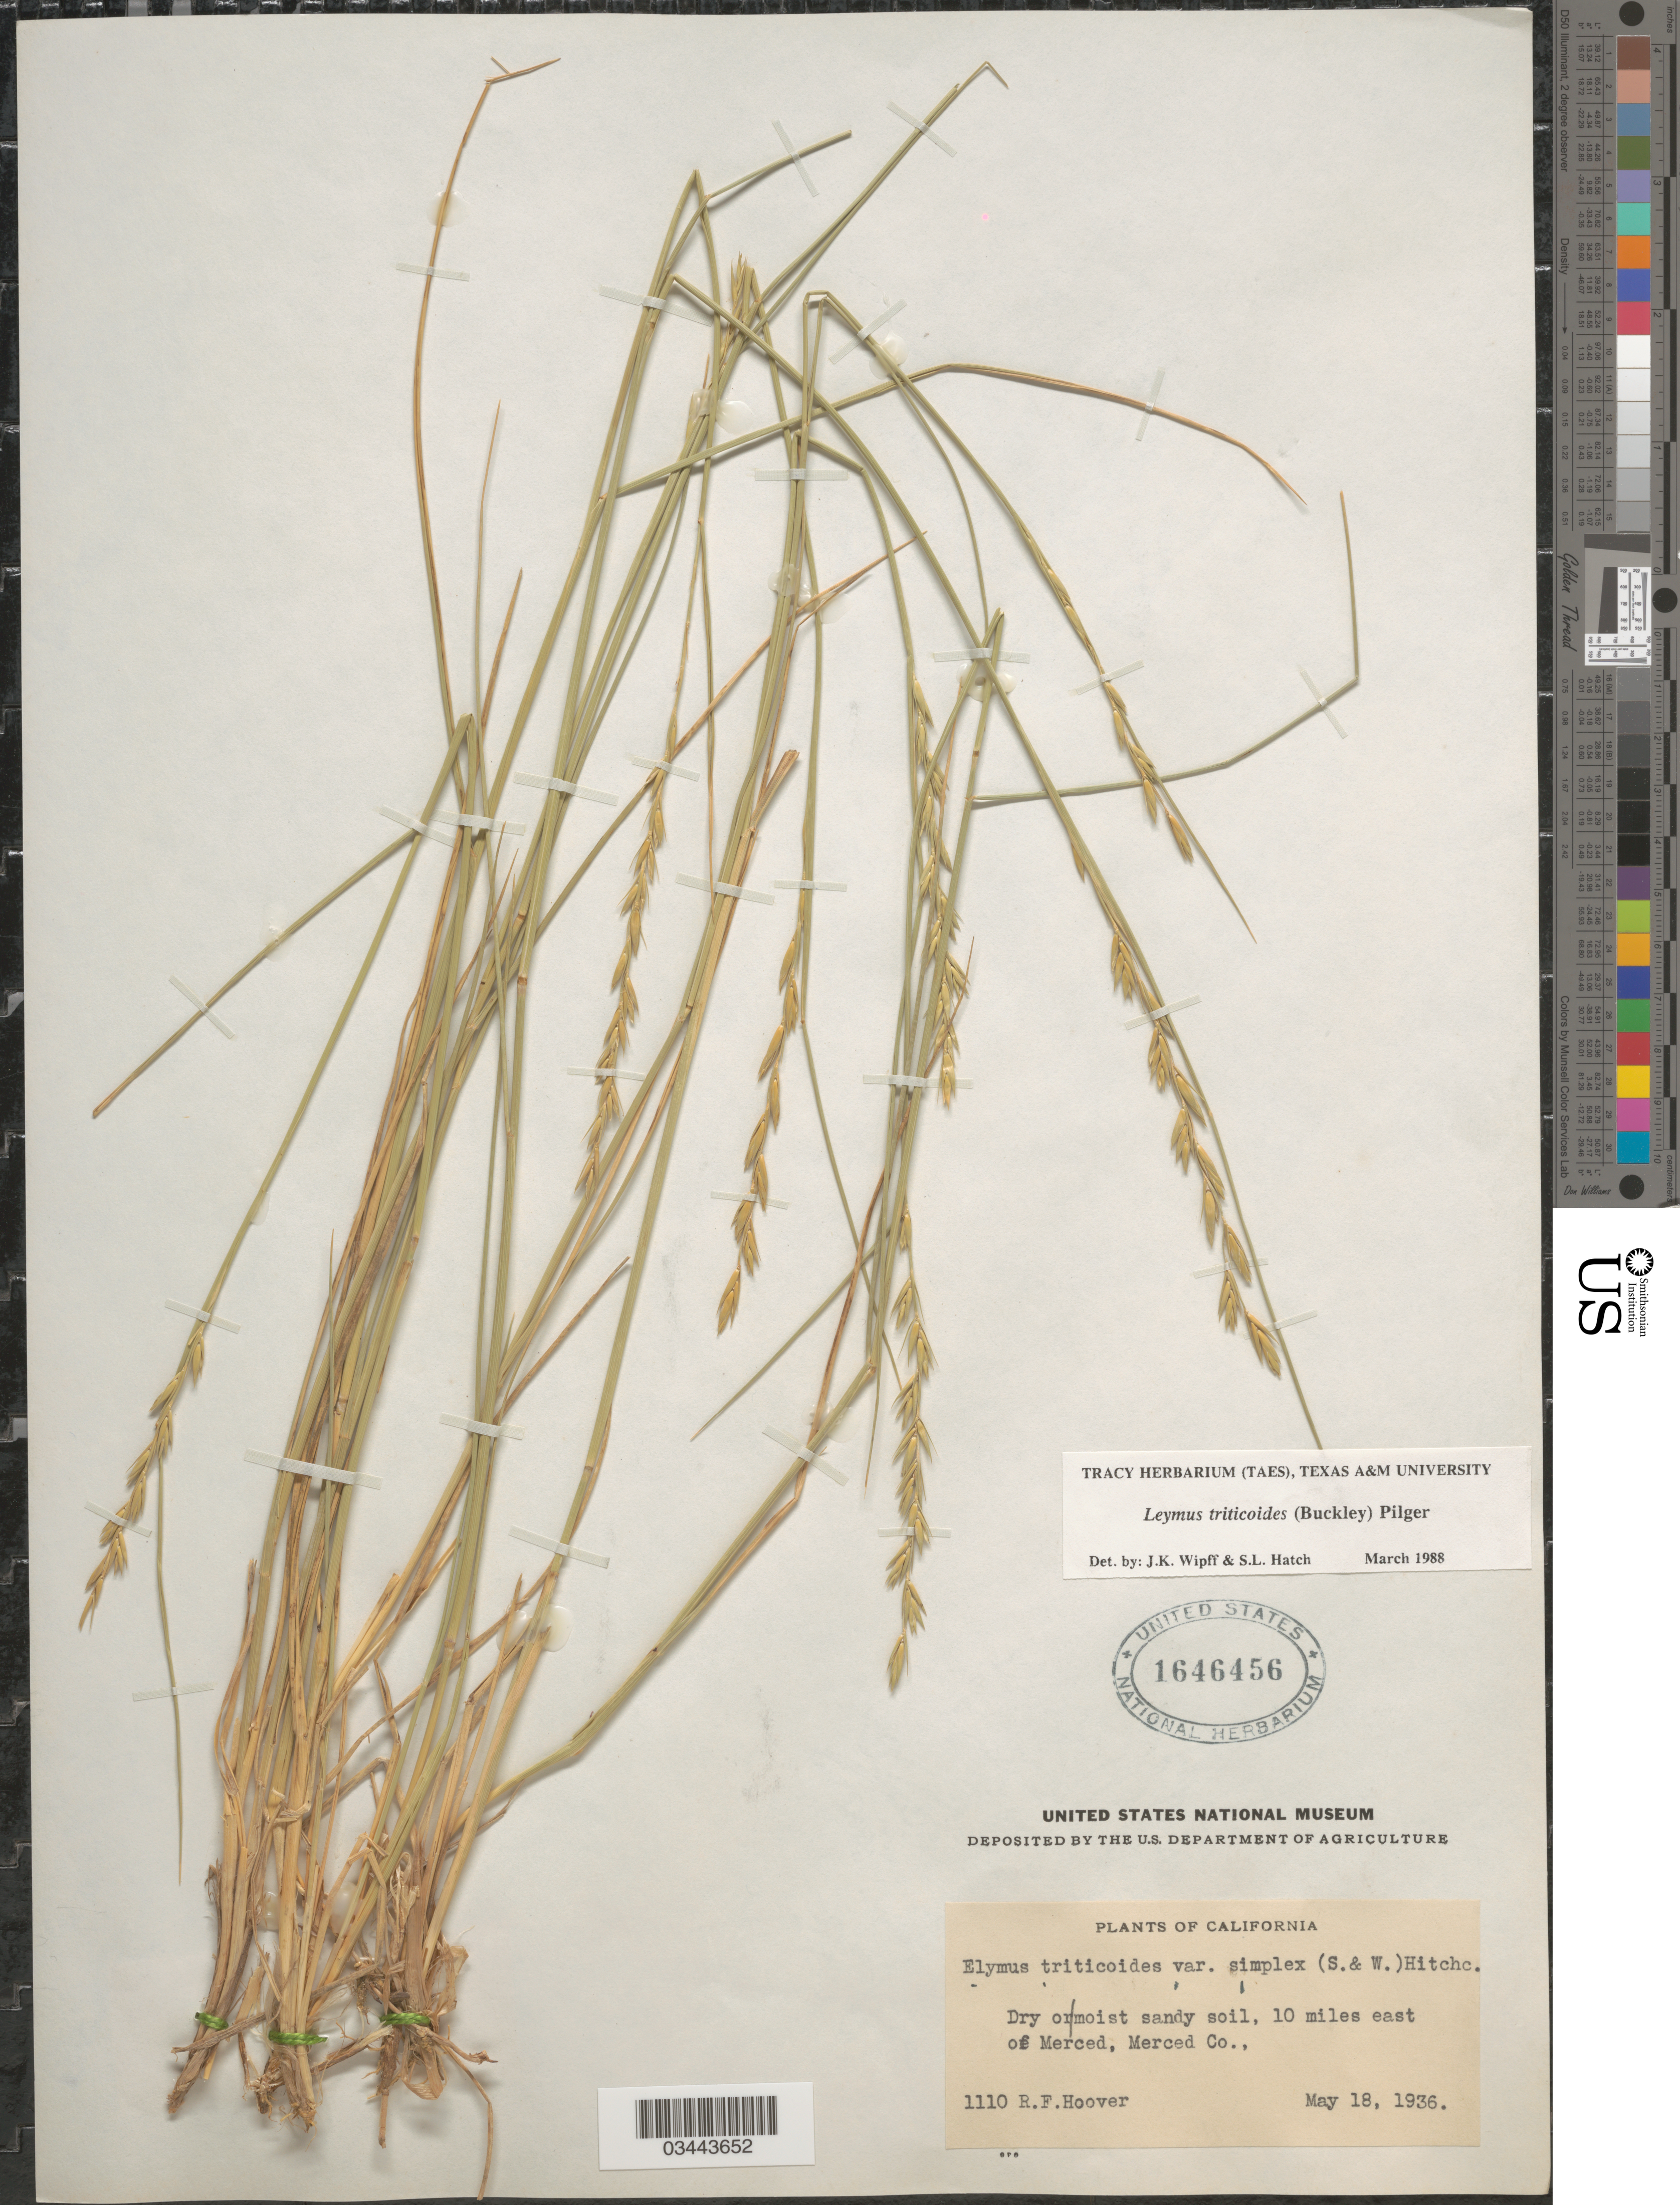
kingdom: Plantae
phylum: Tracheophyta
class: Liliopsida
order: Poales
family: Poaceae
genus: Leymus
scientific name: Leymus triticoides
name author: (Buckley) Pilg.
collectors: R. F. Hoover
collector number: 1110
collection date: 1936-05-18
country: United States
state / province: California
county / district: Merced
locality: Dry or moist sandy soil, 10 miles east of Merced, Merced Co.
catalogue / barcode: US 1646456